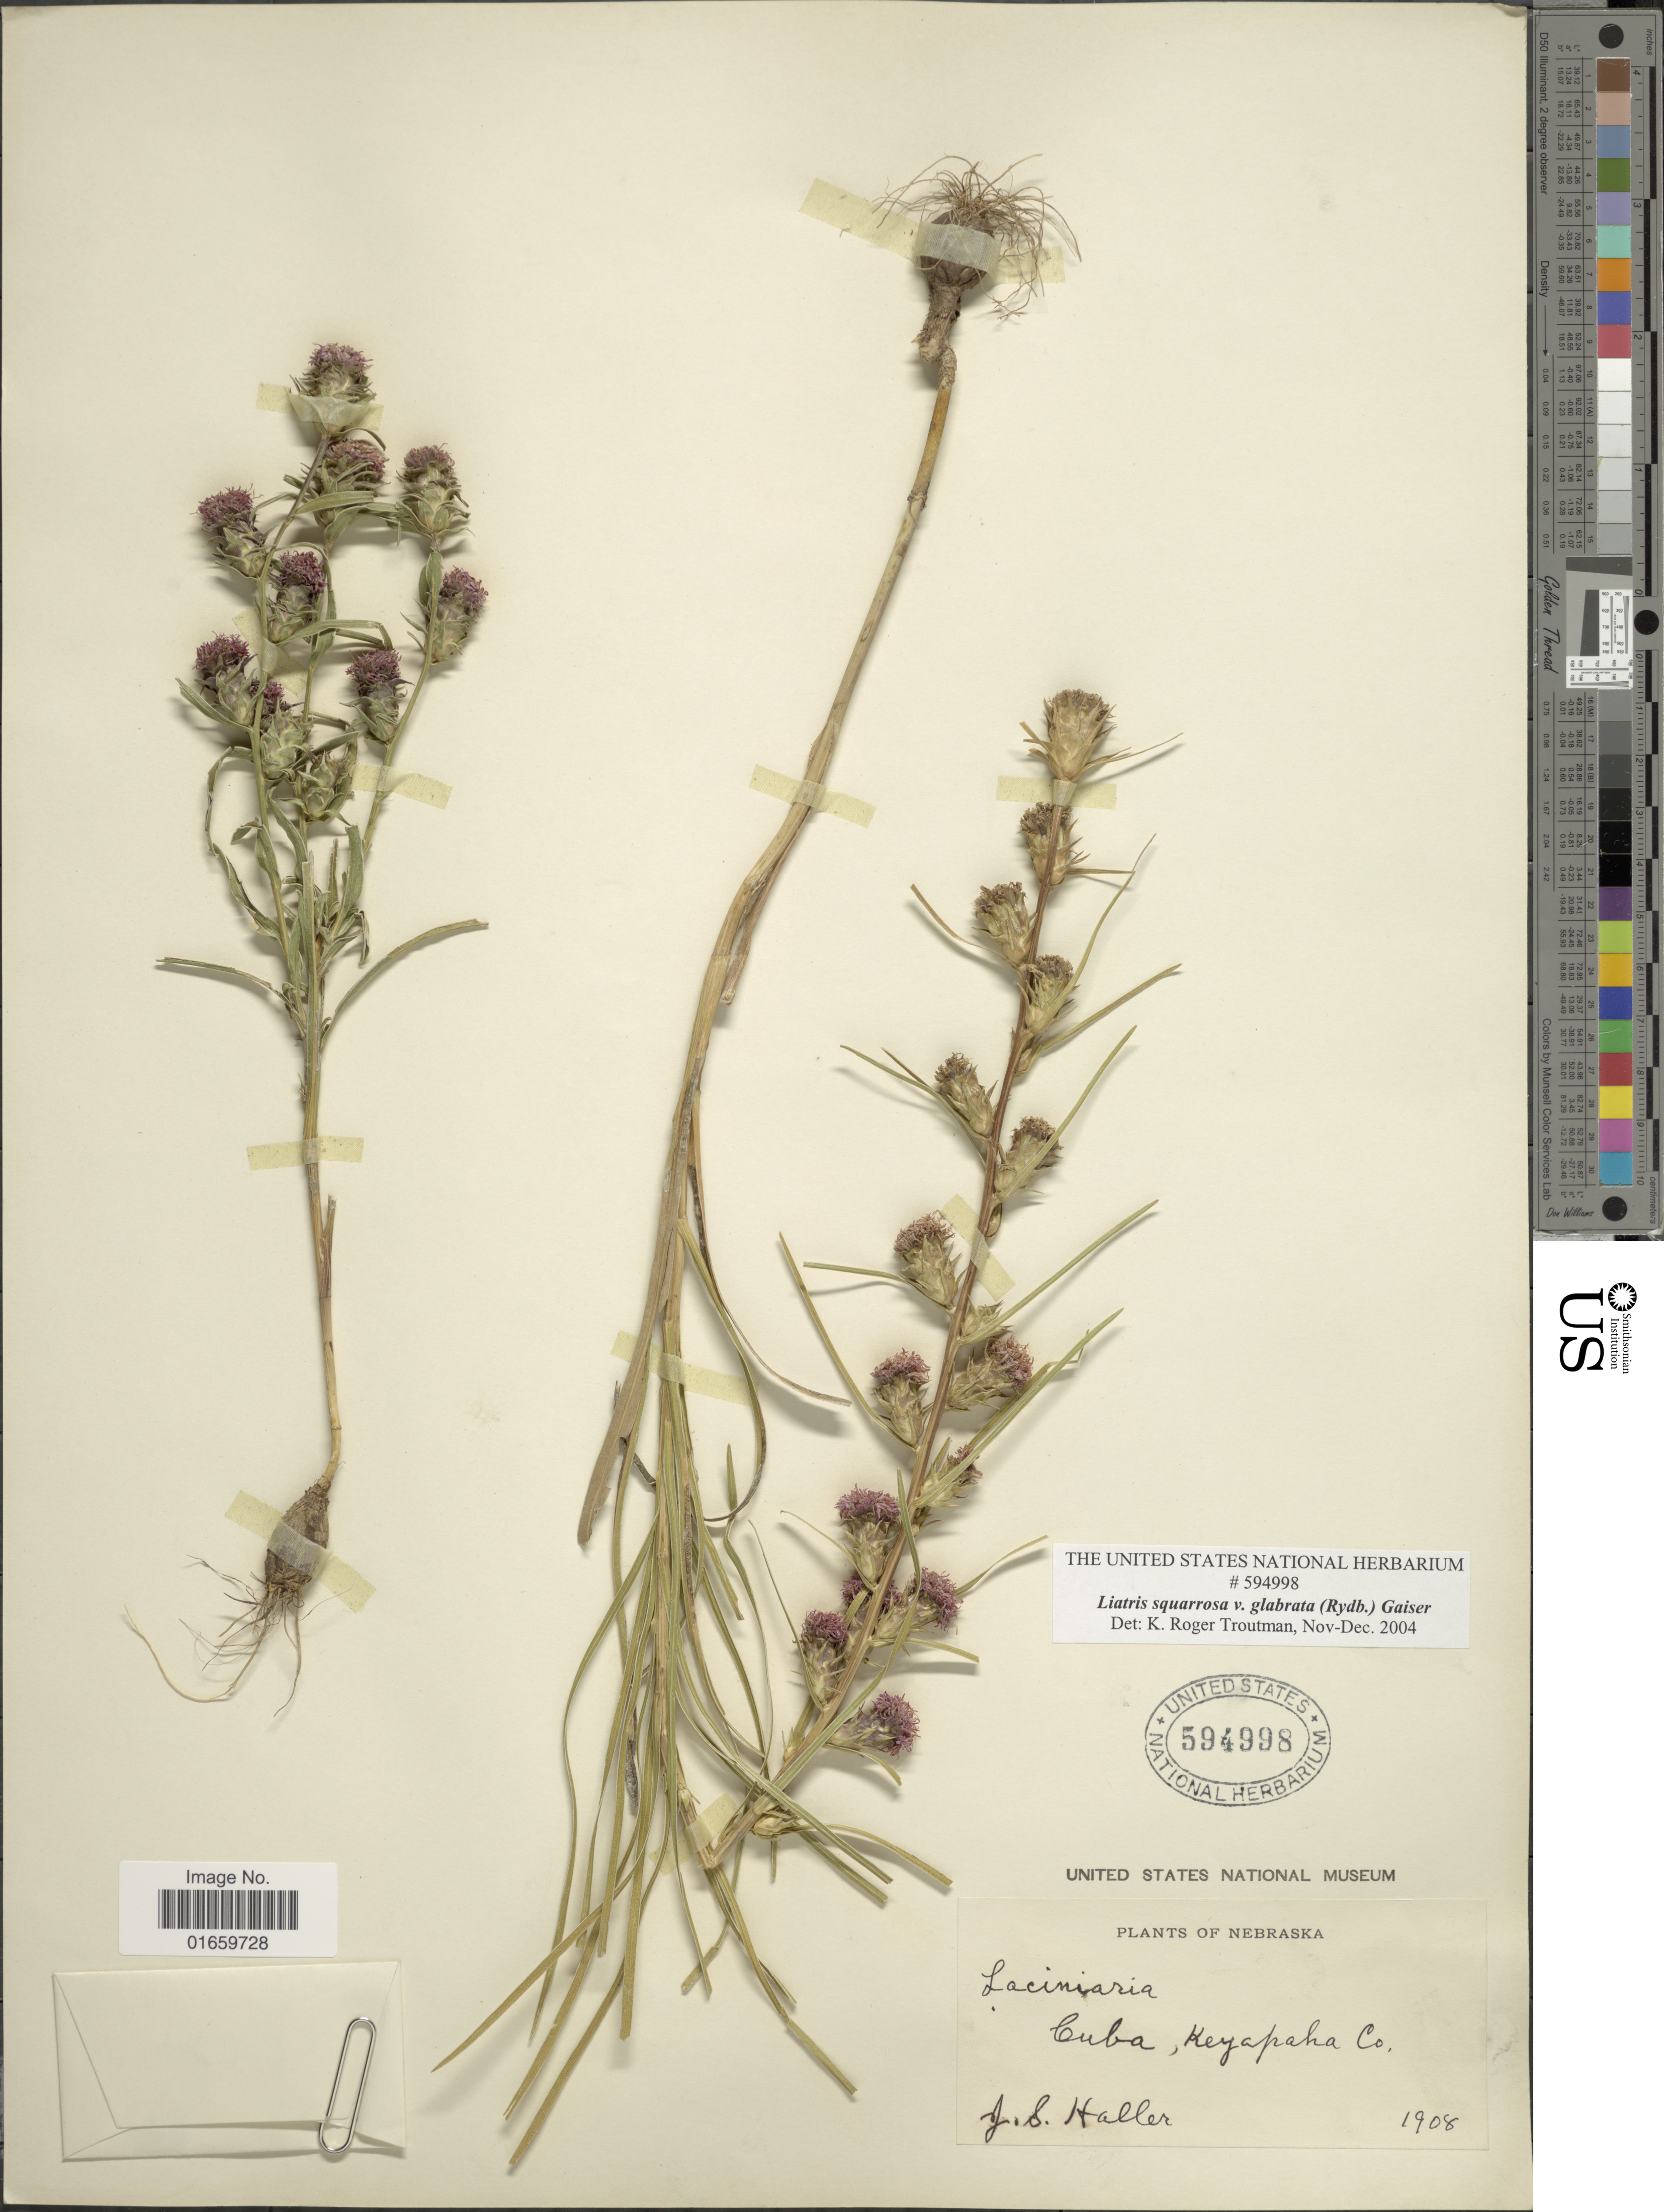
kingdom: Plantae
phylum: Tracheophyta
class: Magnoliopsida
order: Asterales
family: Asteraceae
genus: Liatris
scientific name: Liatris squarrosa var. glabrata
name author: (Rydb.) Gaiser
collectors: G. Haller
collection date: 1908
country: United States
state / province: Nebraska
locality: Cuba, Keyapaha Co.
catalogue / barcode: US 594998